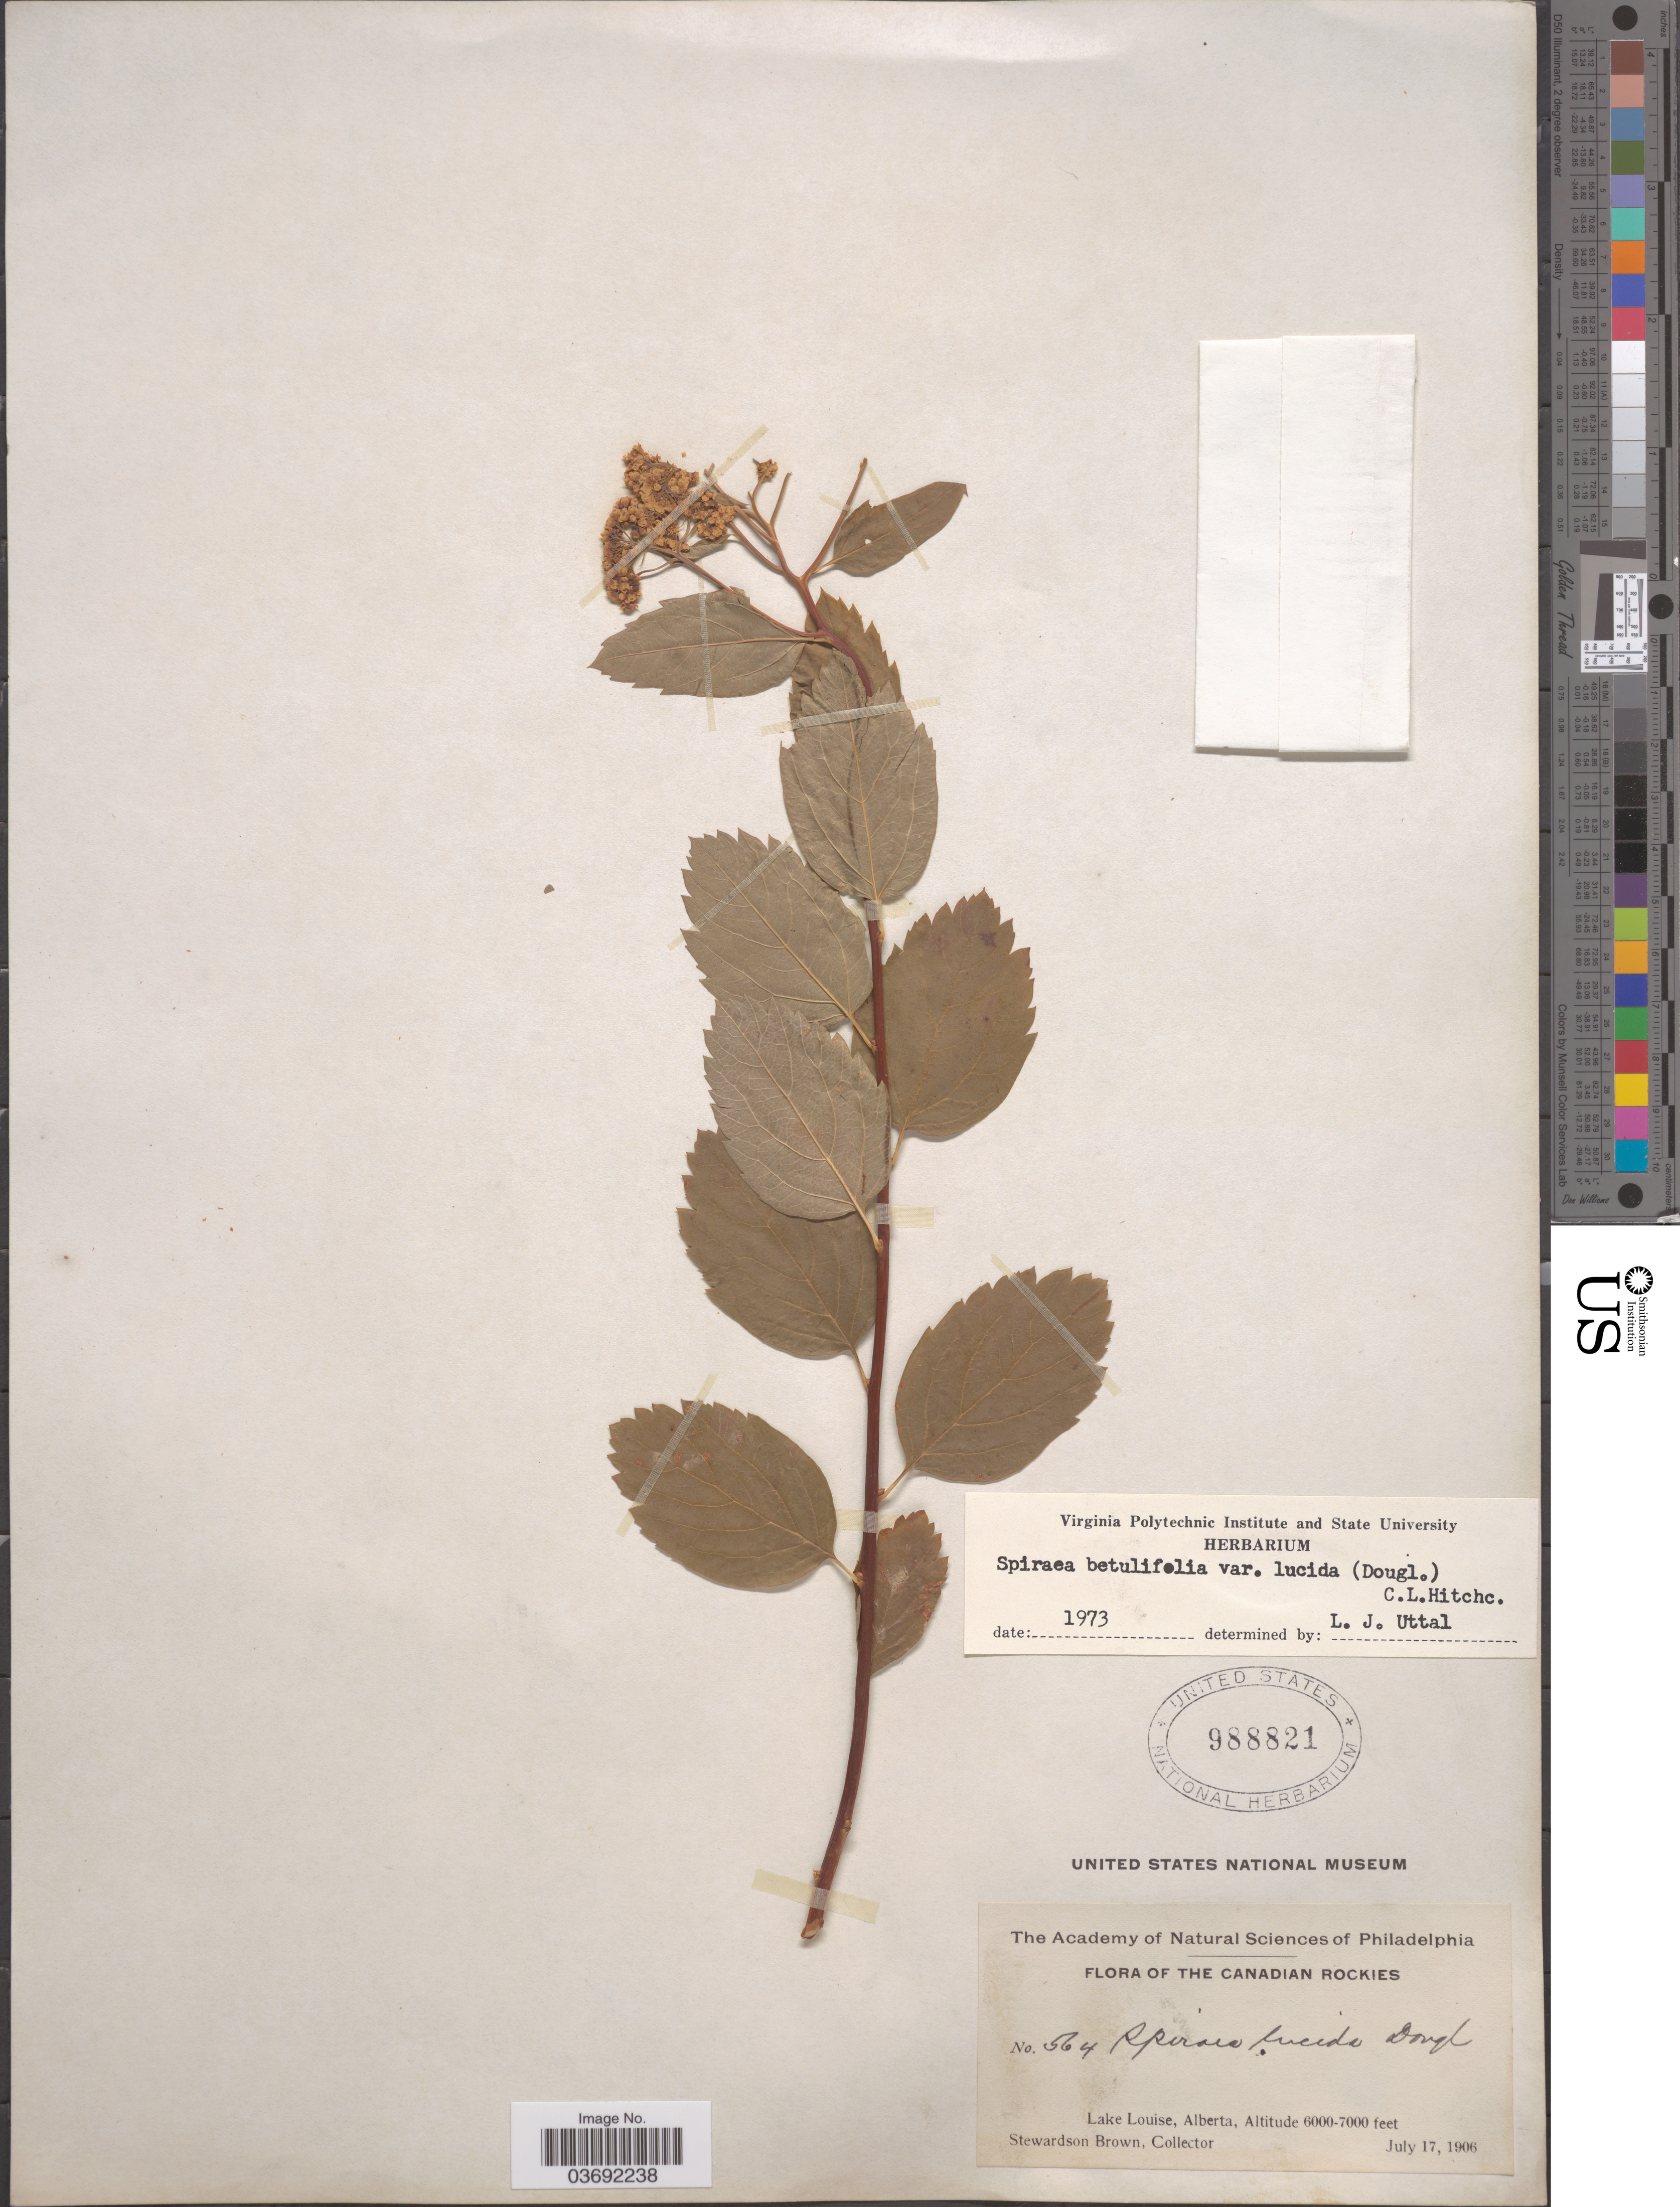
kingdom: Plantae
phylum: Tracheophyta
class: Magnoliopsida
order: Rosales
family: Rosaceae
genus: Spiraea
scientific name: Spiraea betulifolia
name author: Pall.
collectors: S. Brown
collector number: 564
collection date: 1906-07-17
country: Canada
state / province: Alberta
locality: The Canadian Rockies. Lake Louise.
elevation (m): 1829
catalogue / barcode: US 988821